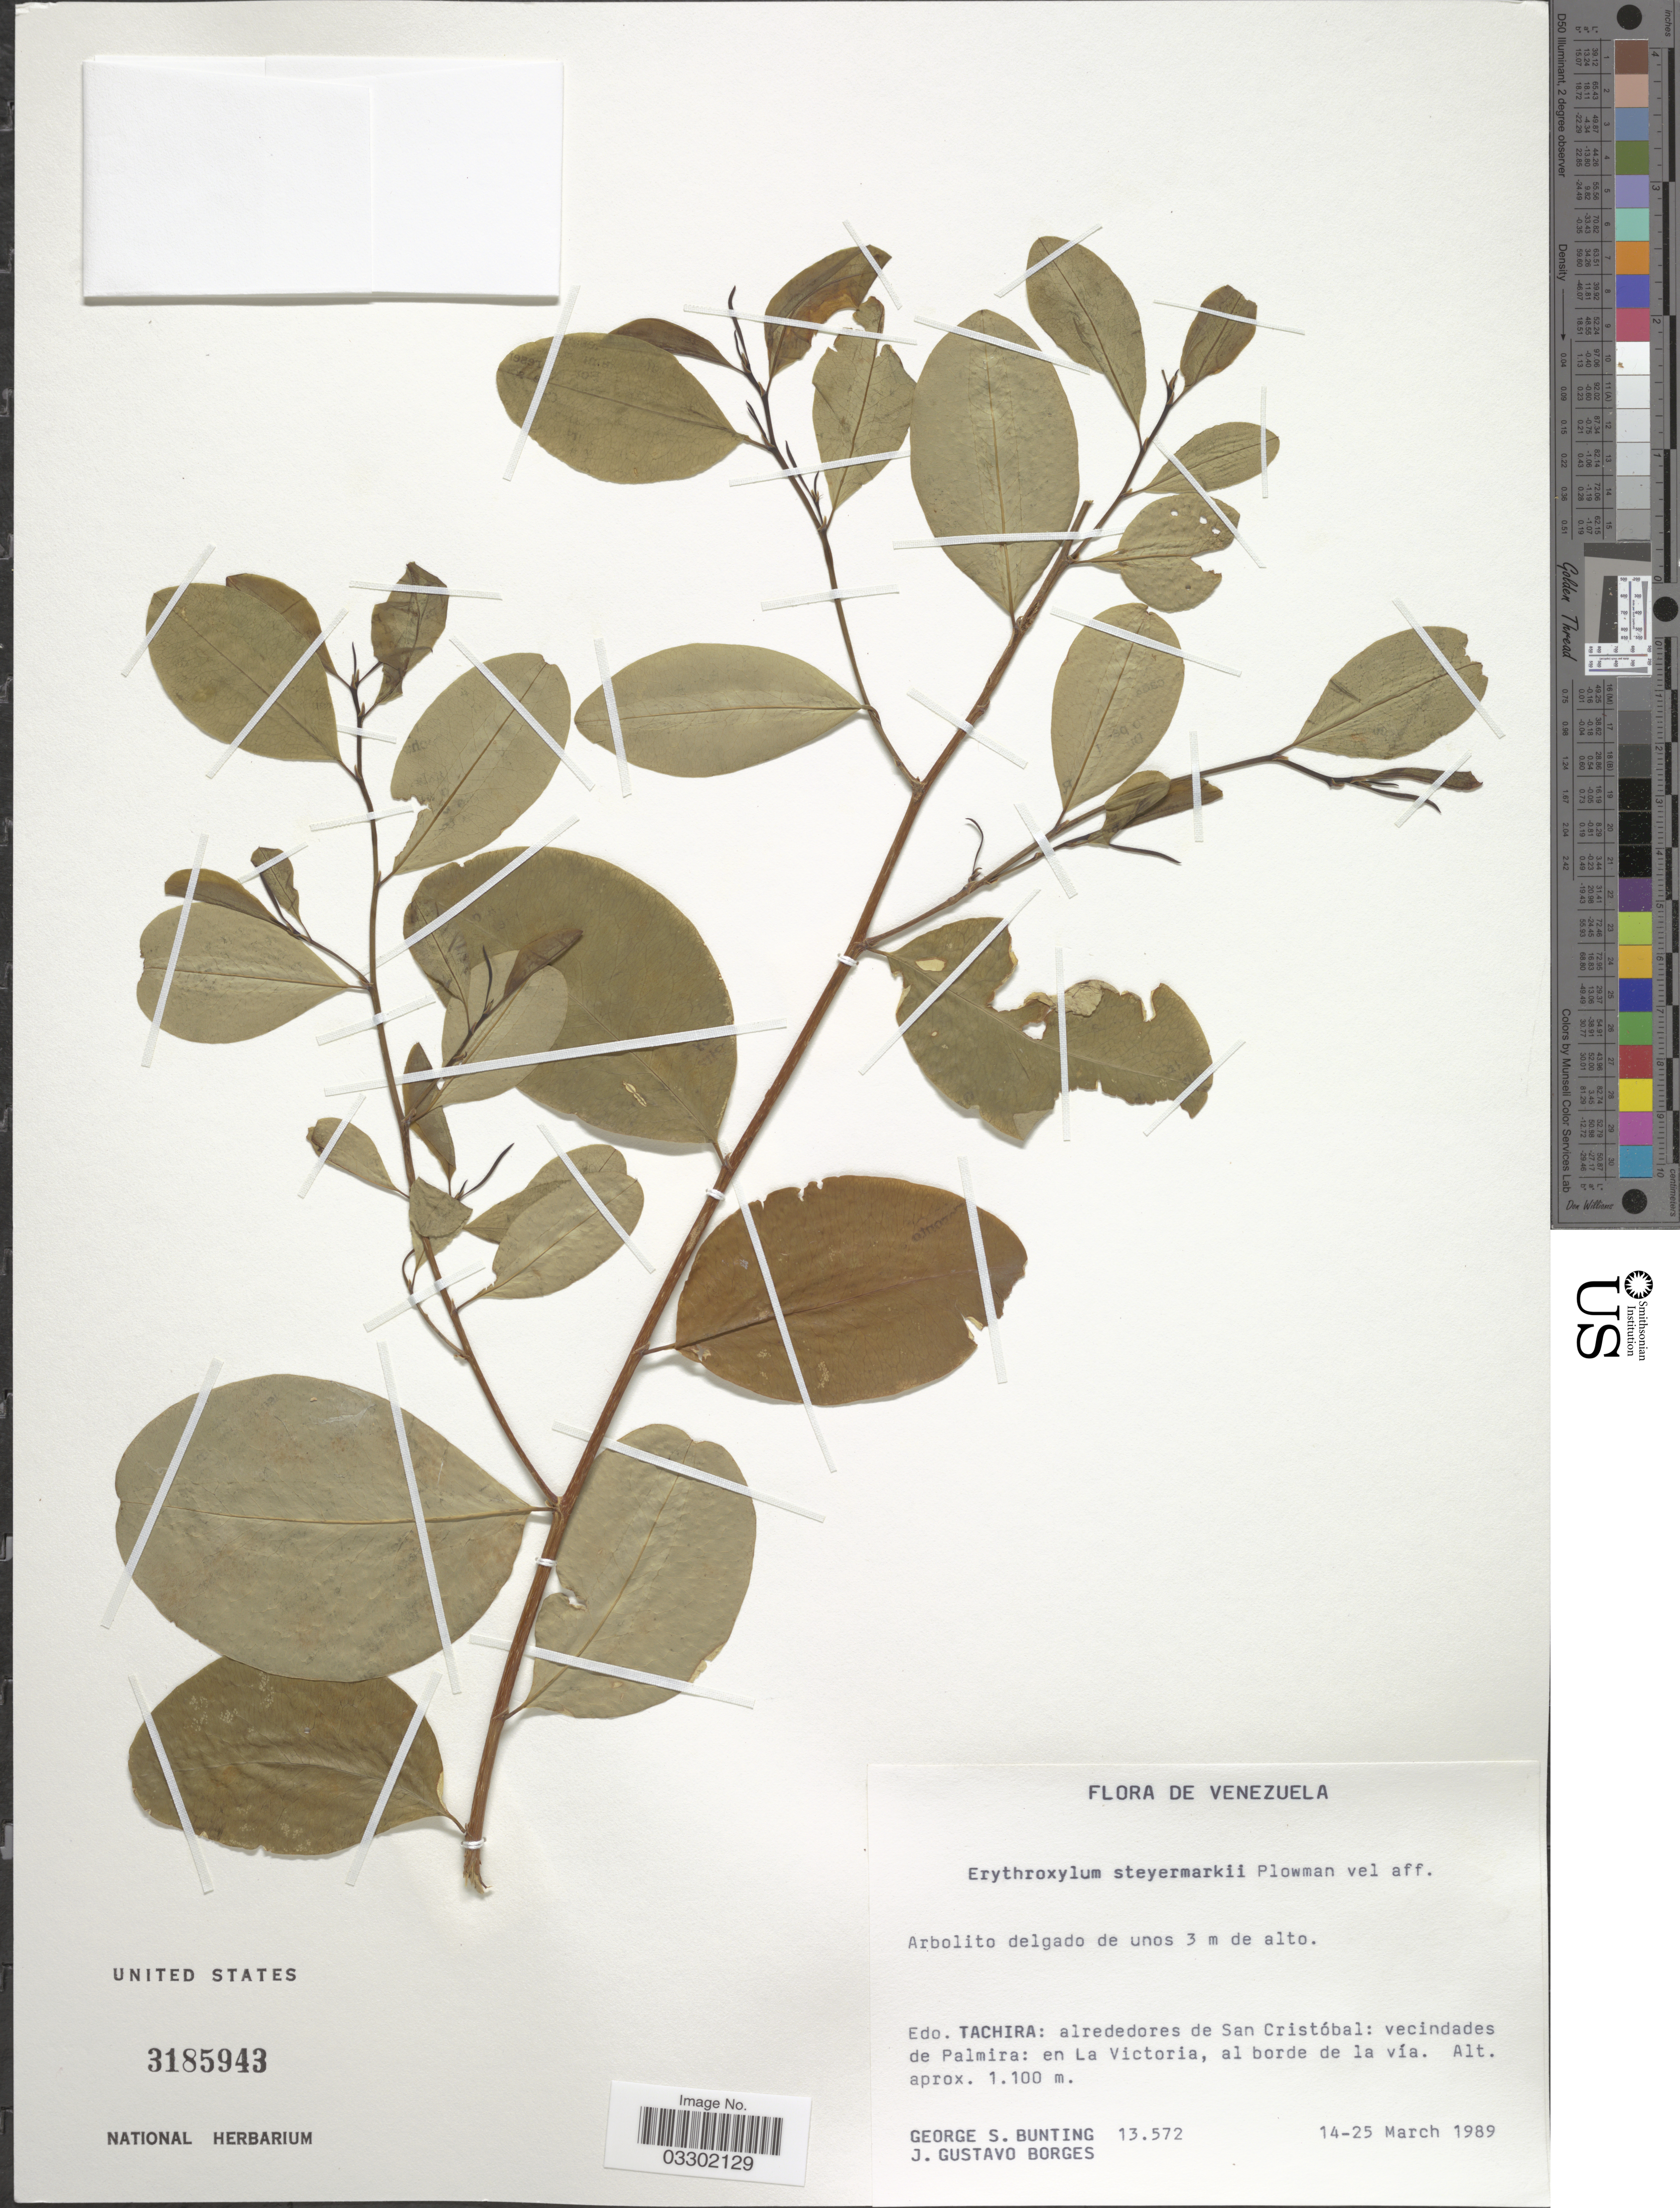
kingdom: Plantae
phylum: Tracheophyta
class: Magnoliopsida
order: Malpighiales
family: Erythroxylaceae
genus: Erythroxylum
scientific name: Erythroxylum steyermarkii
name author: Plowman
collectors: G. S. Bunting & J. Borges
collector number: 13572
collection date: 1989-03-14/1989-03-25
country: Venezuela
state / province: Tachira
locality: Alrededores de San Cristóbal: vecindades de Palmira: en La Victoria, al borde de la vía.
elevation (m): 1100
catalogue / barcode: US 3185943